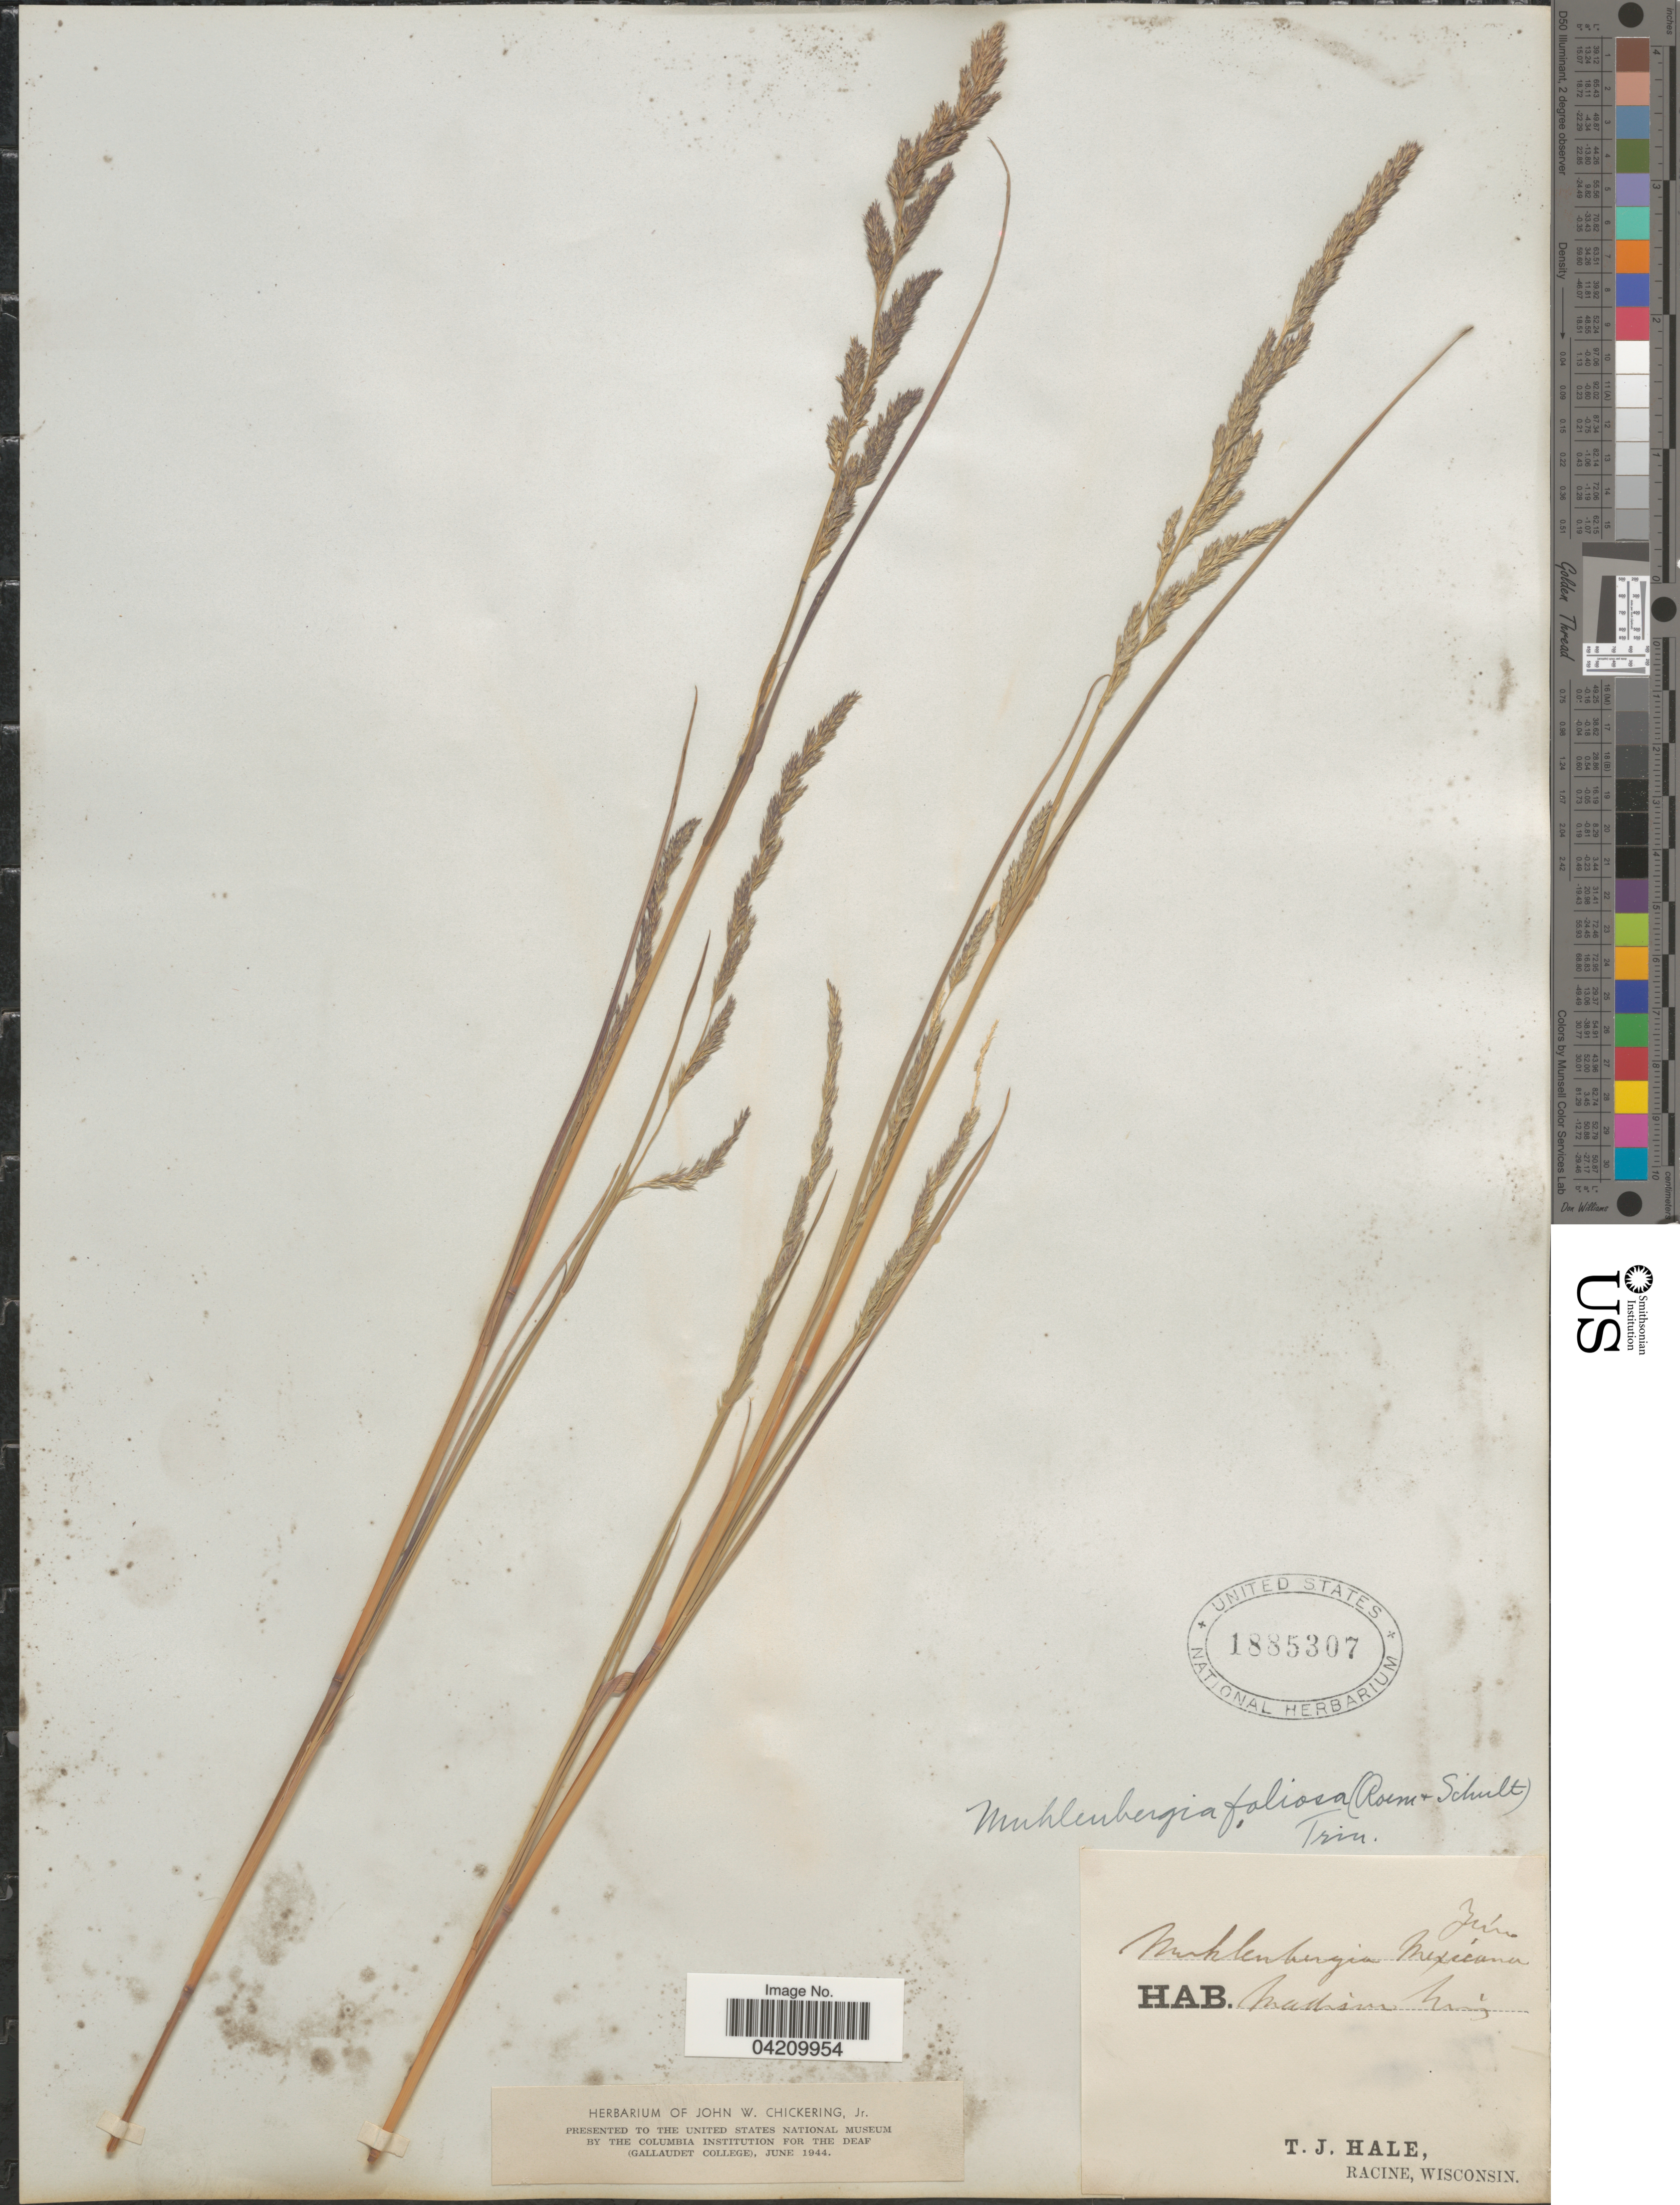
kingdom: Plantae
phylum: Tracheophyta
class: Liliopsida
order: Poales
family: Poaceae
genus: Muhlenbergia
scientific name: Muhlenbergia mexicana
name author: (L.) Trin.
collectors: T. Hale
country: United States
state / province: Wisconsin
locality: Madison.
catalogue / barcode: US 1885307